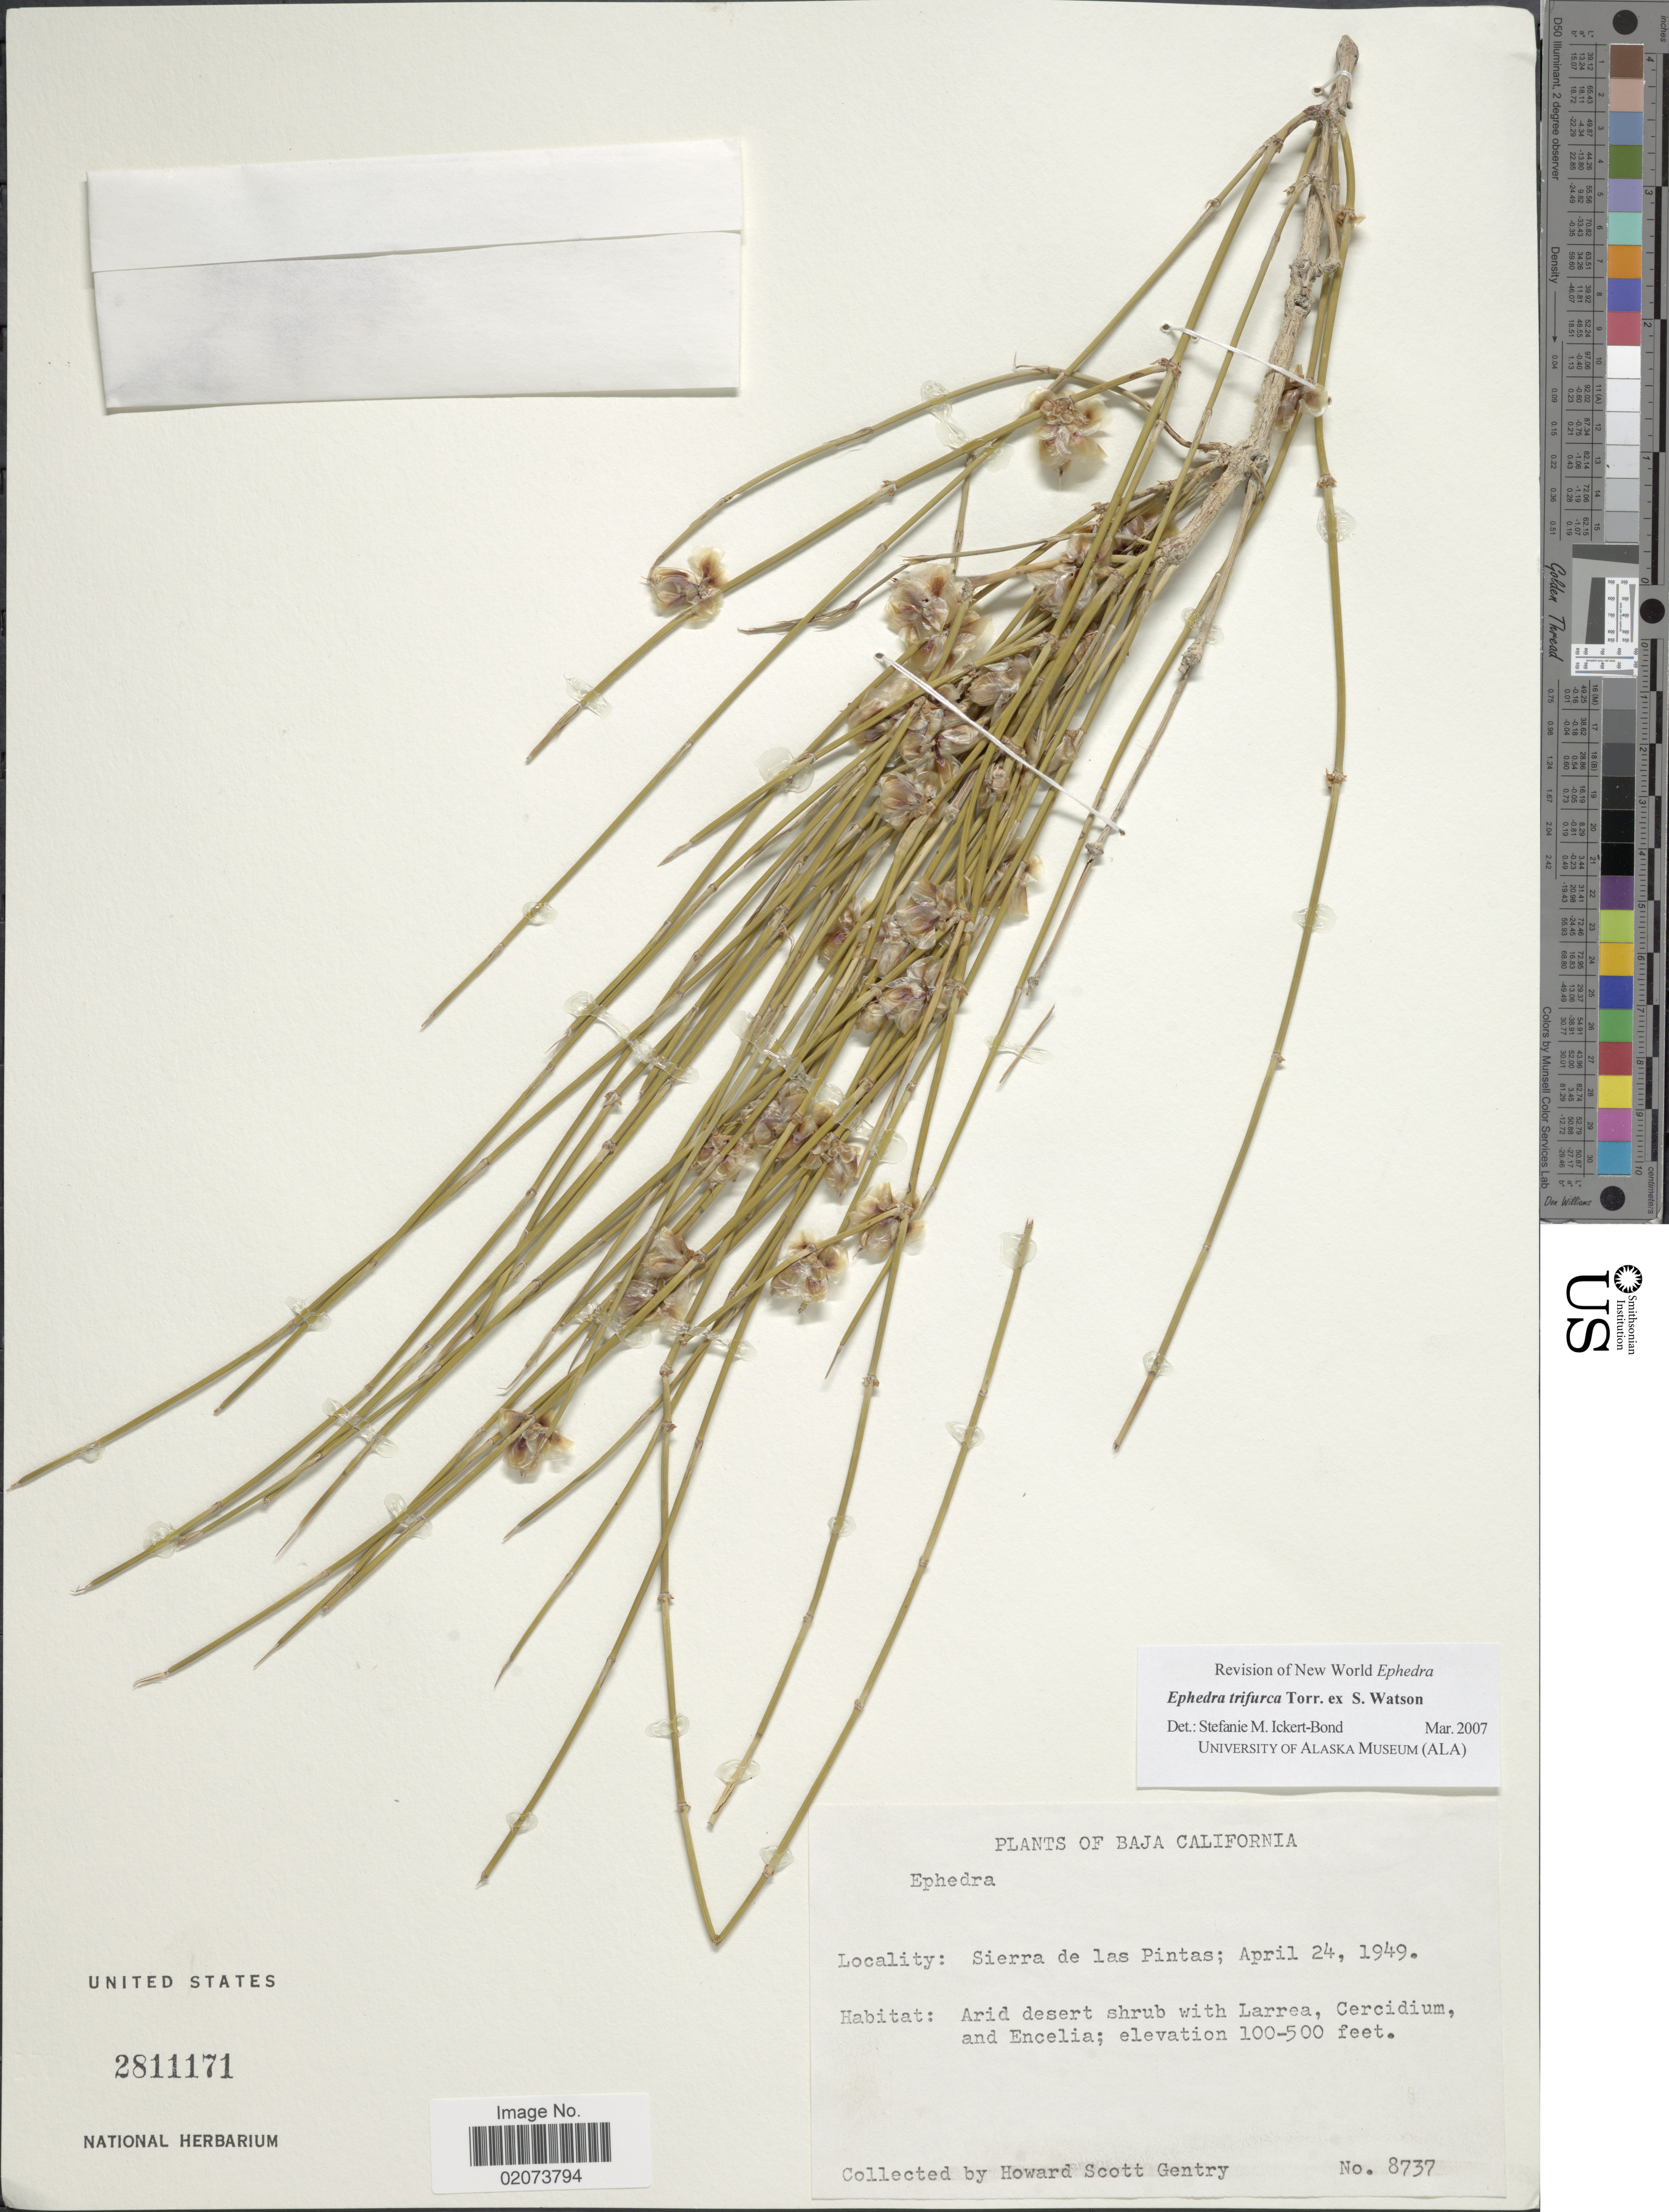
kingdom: Plantae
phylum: Tracheophyta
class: Gnetopsida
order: Ephedrales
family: Ephedraceae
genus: Ephedra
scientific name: Ephedra trifurca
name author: Torr. ex S. Watson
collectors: H. S. Gentry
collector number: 8737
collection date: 1949-04-24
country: Mexico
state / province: Baja California Norte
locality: Sierra de Las Pintas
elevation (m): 30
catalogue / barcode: US 2811171